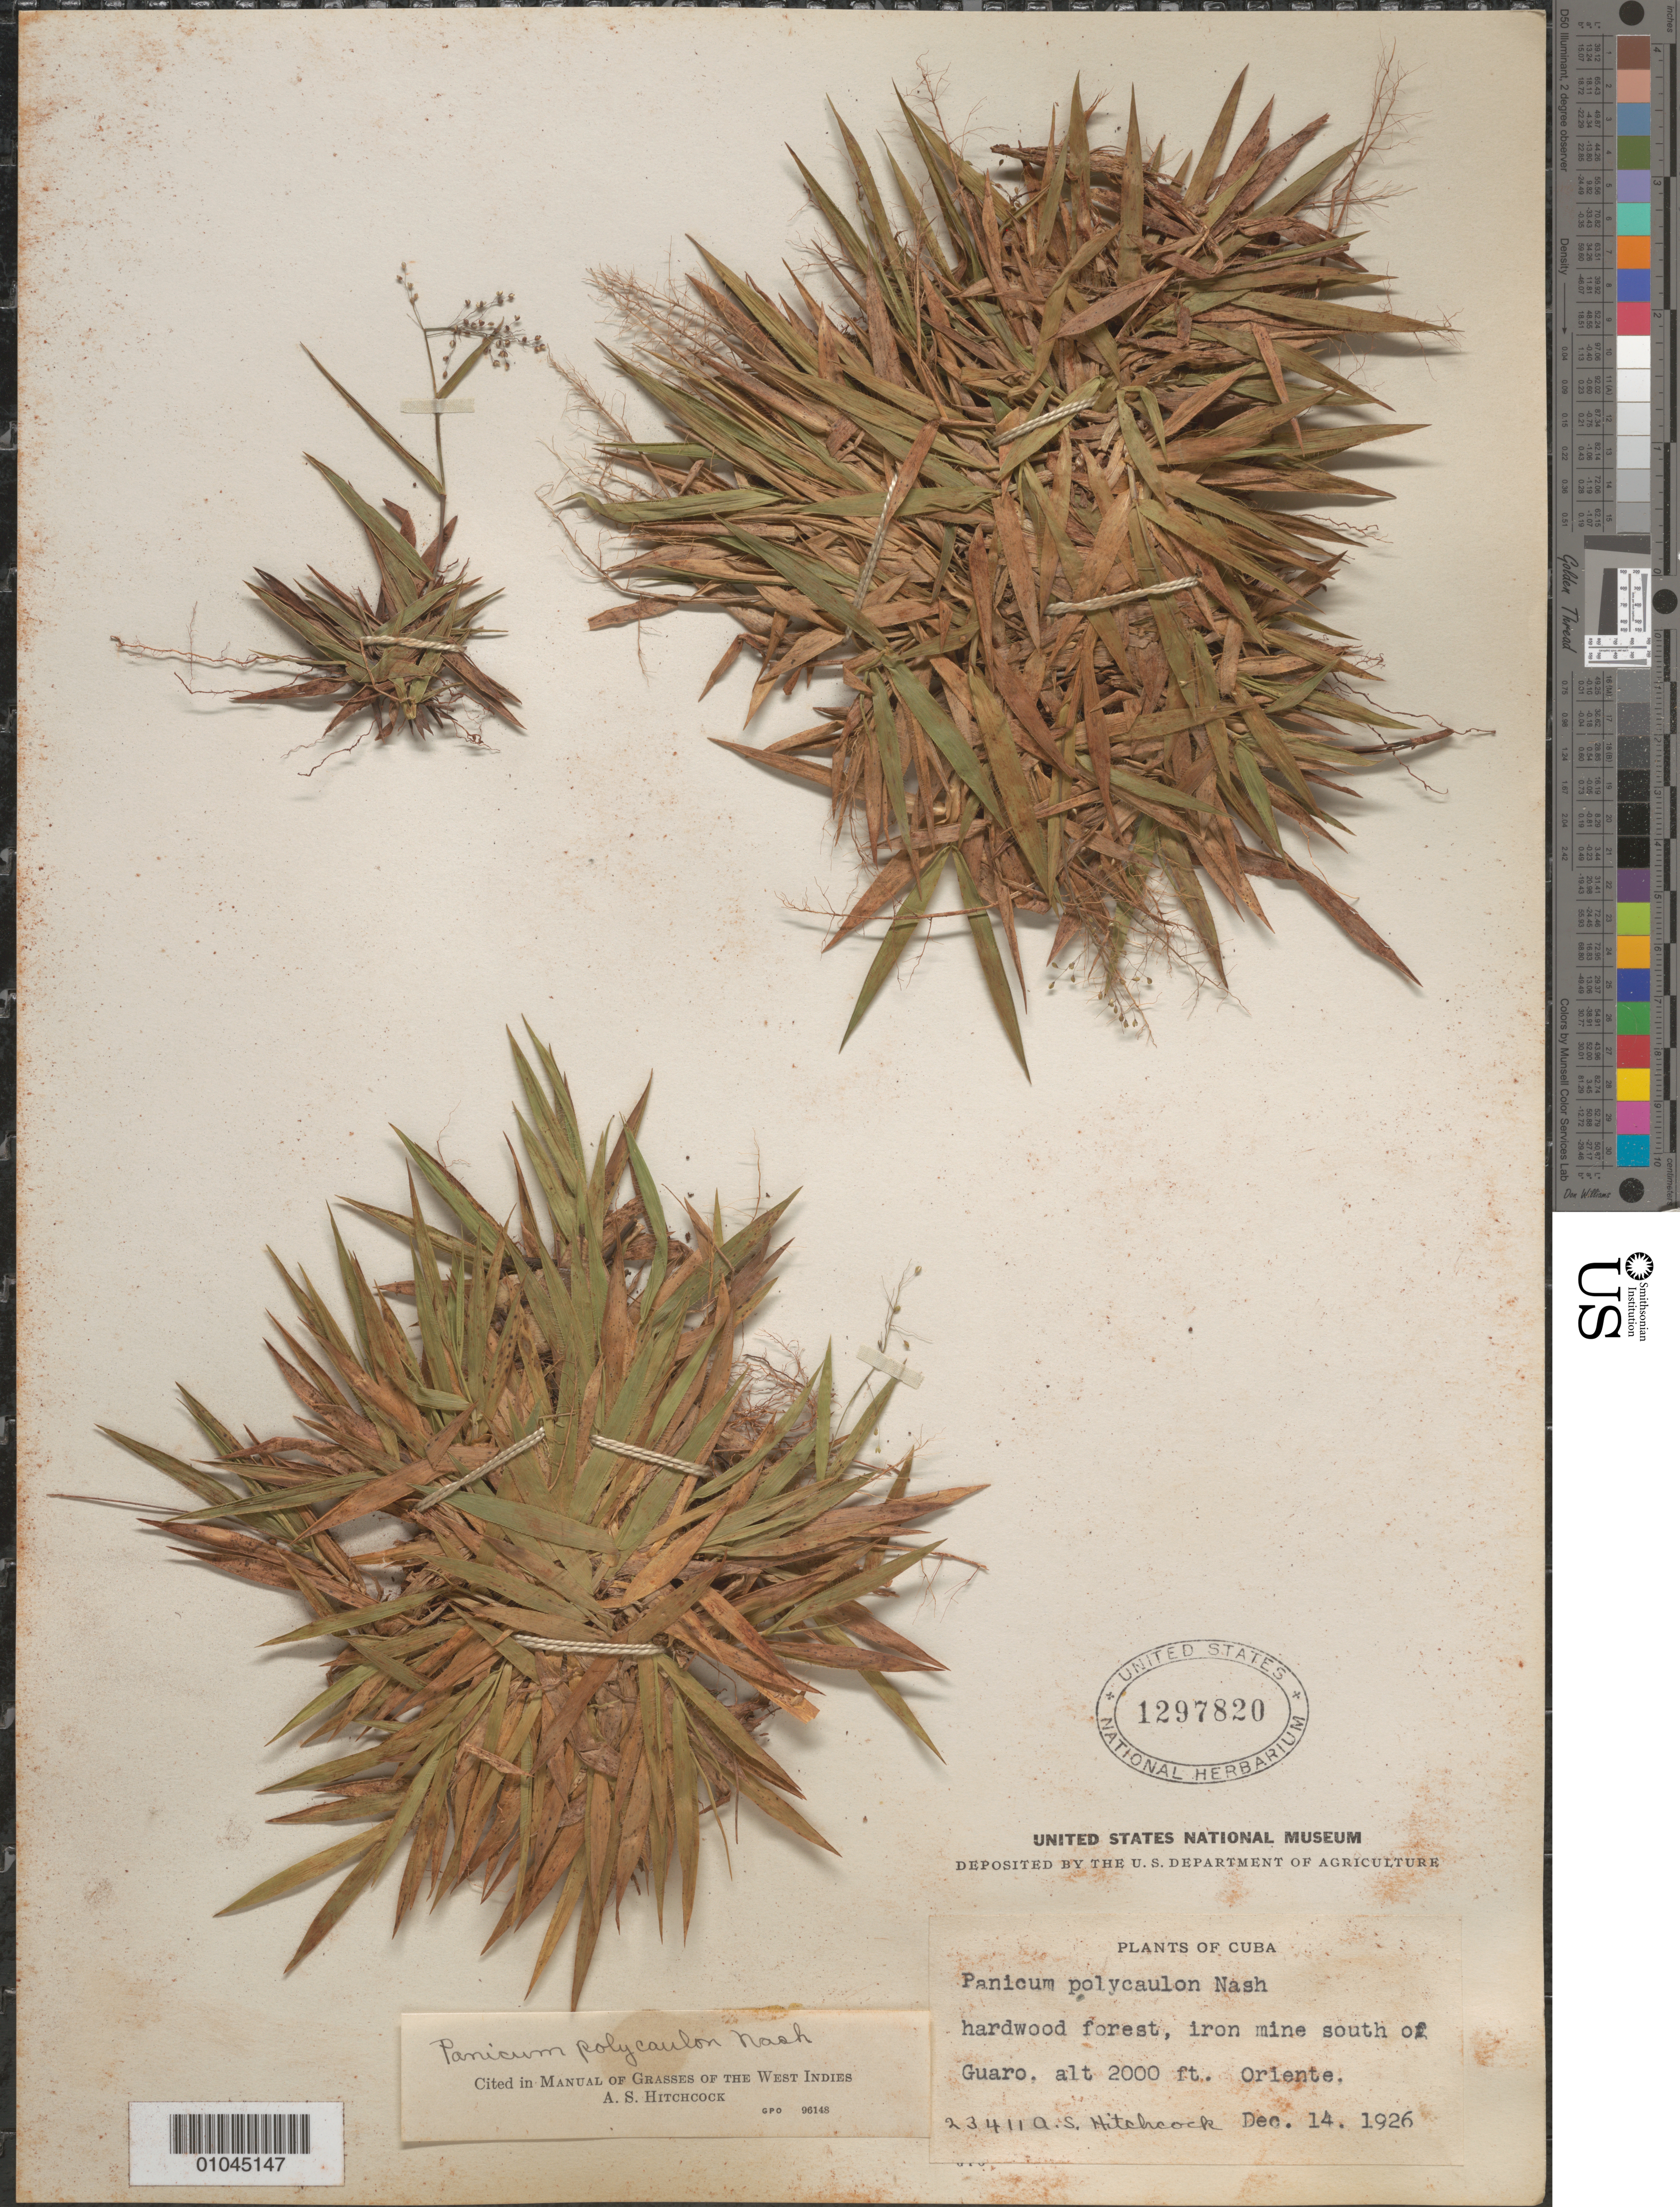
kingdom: Plantae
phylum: Tracheophyta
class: Liliopsida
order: Poales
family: Poaceae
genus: Panicum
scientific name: Panicum polycaulon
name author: Nash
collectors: A. S. Hitchcock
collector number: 23411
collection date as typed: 14 Dec 1926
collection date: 1926-12-14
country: Cuba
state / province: Oriente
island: Cuba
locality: Iron mine S of Guaro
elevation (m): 610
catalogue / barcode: US 1297820